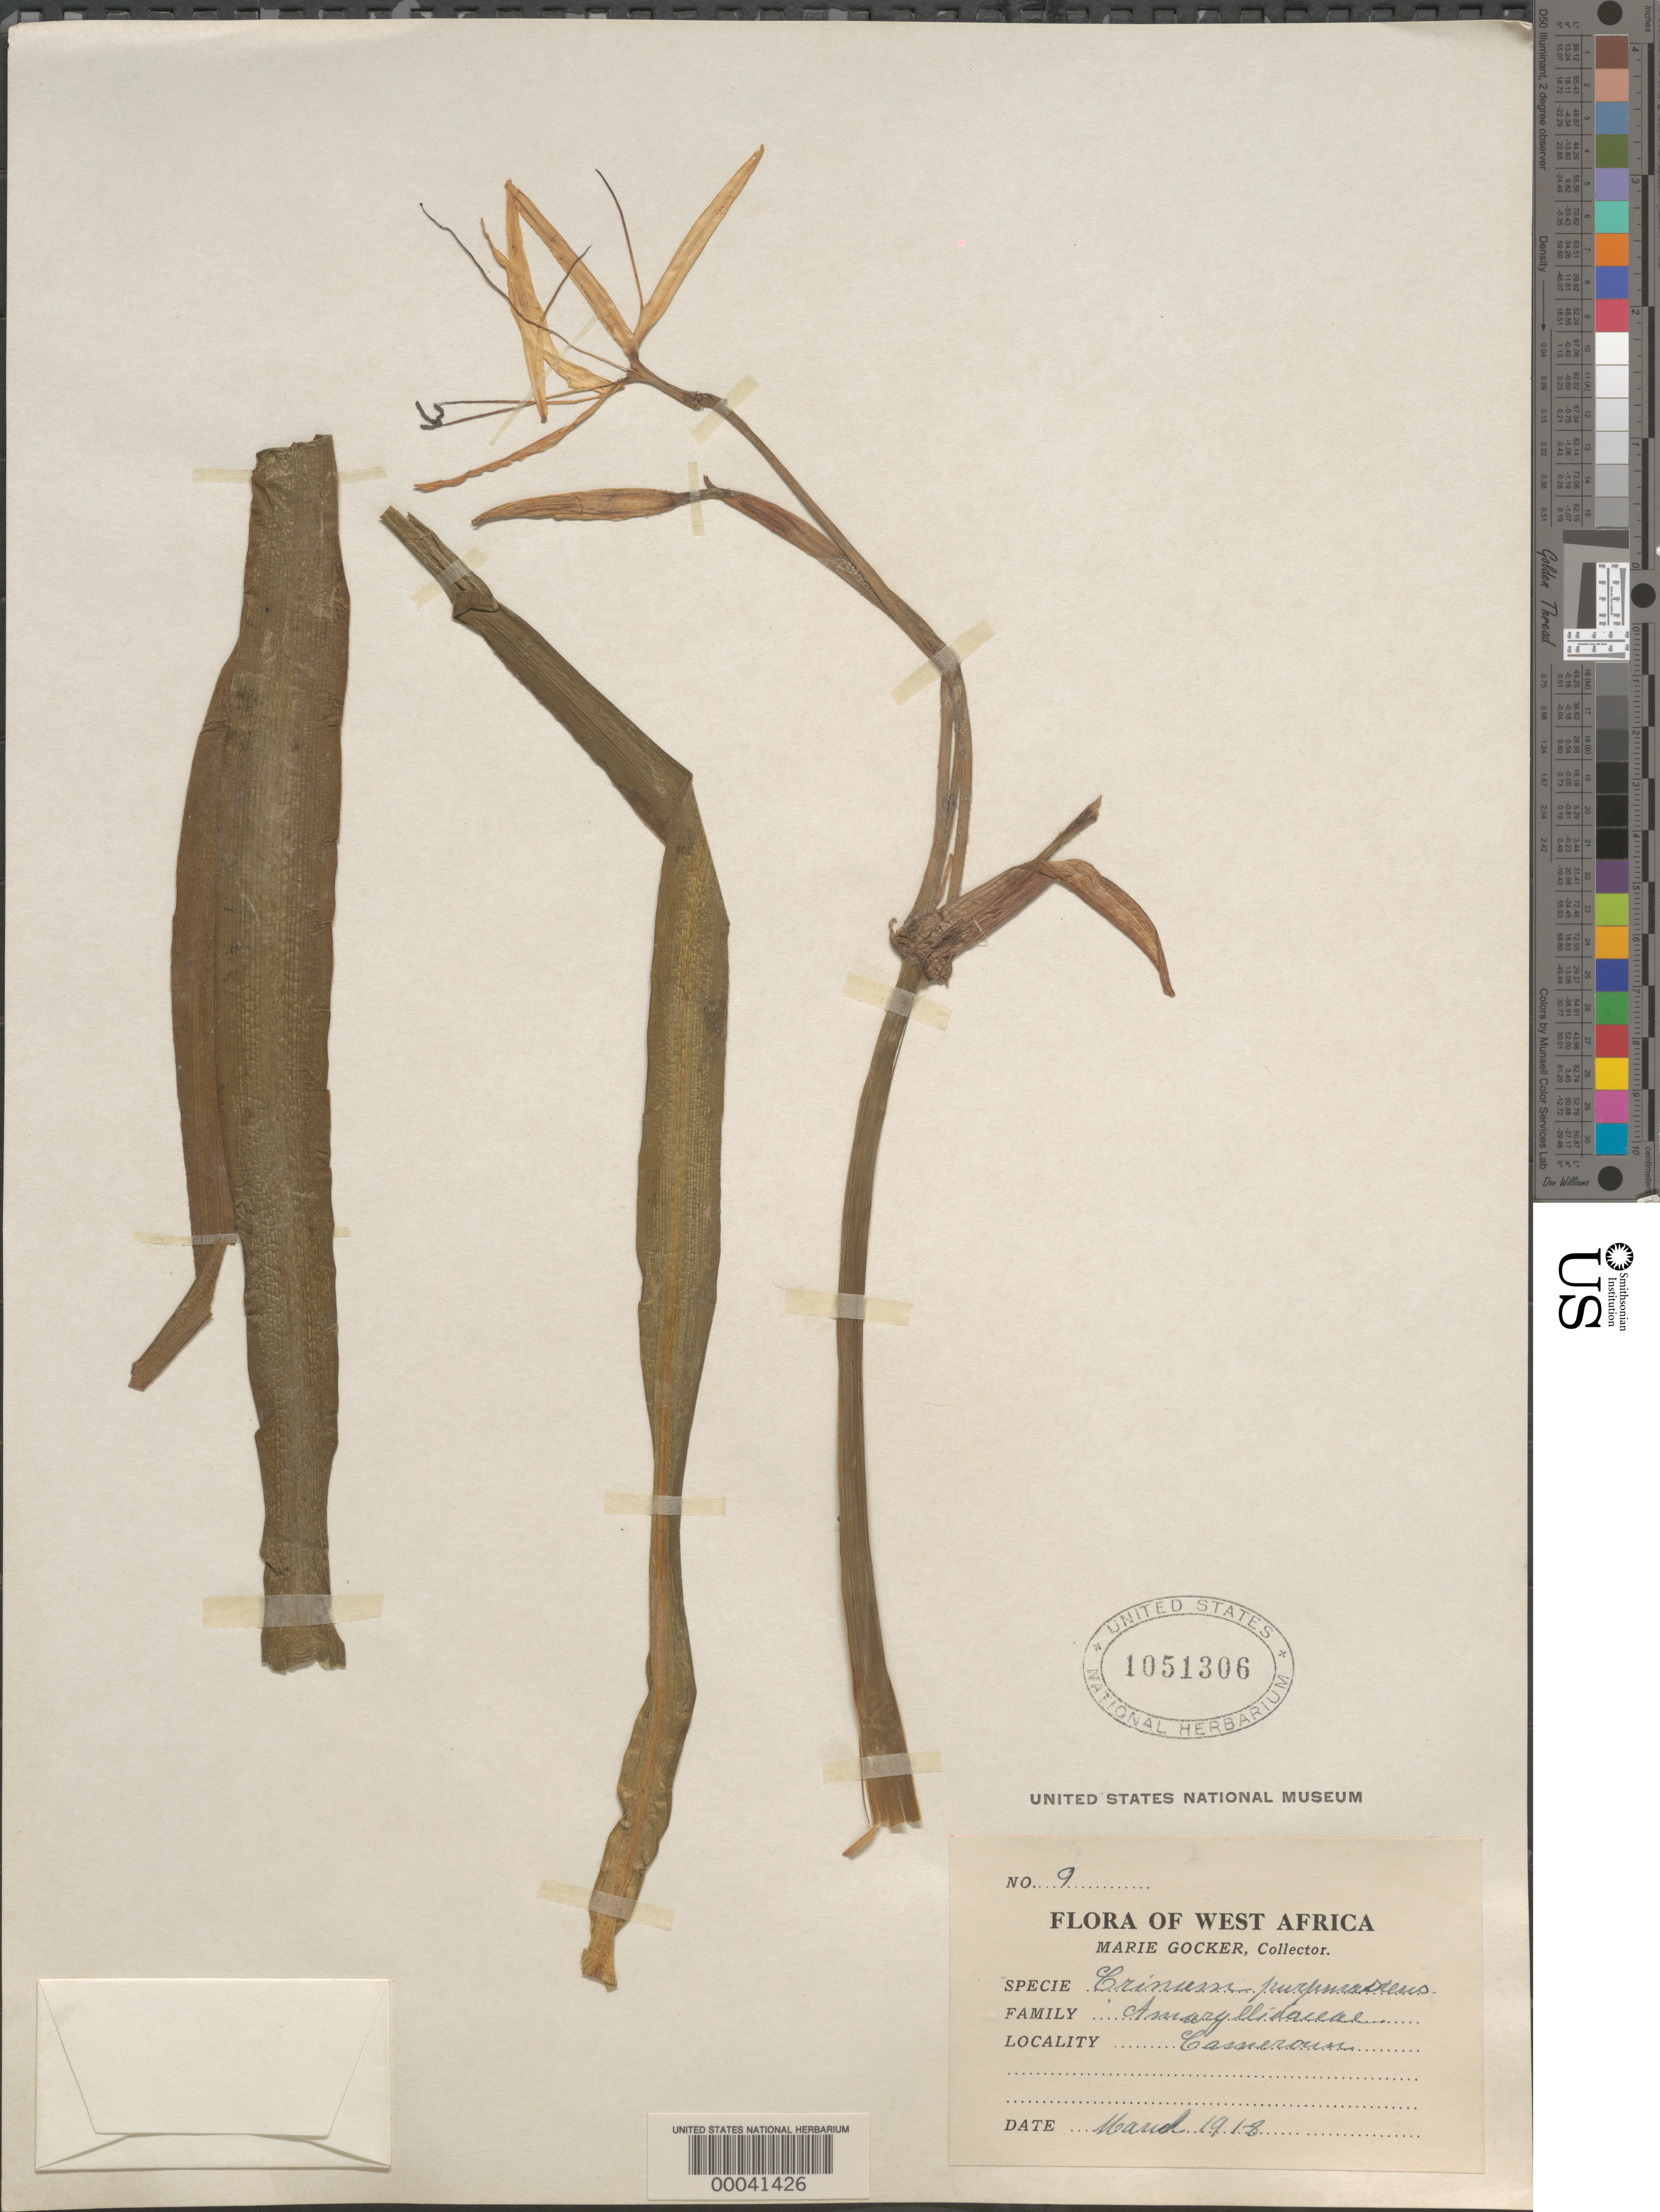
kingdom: Plantae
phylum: Tracheophyta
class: Liliopsida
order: Asparagales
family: Amaryllidaceae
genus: Crinum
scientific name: Crinum purpurascens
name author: Herb.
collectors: M. Gocker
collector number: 9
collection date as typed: Mar 1918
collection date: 1918-03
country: Cameroon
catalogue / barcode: US 1051306